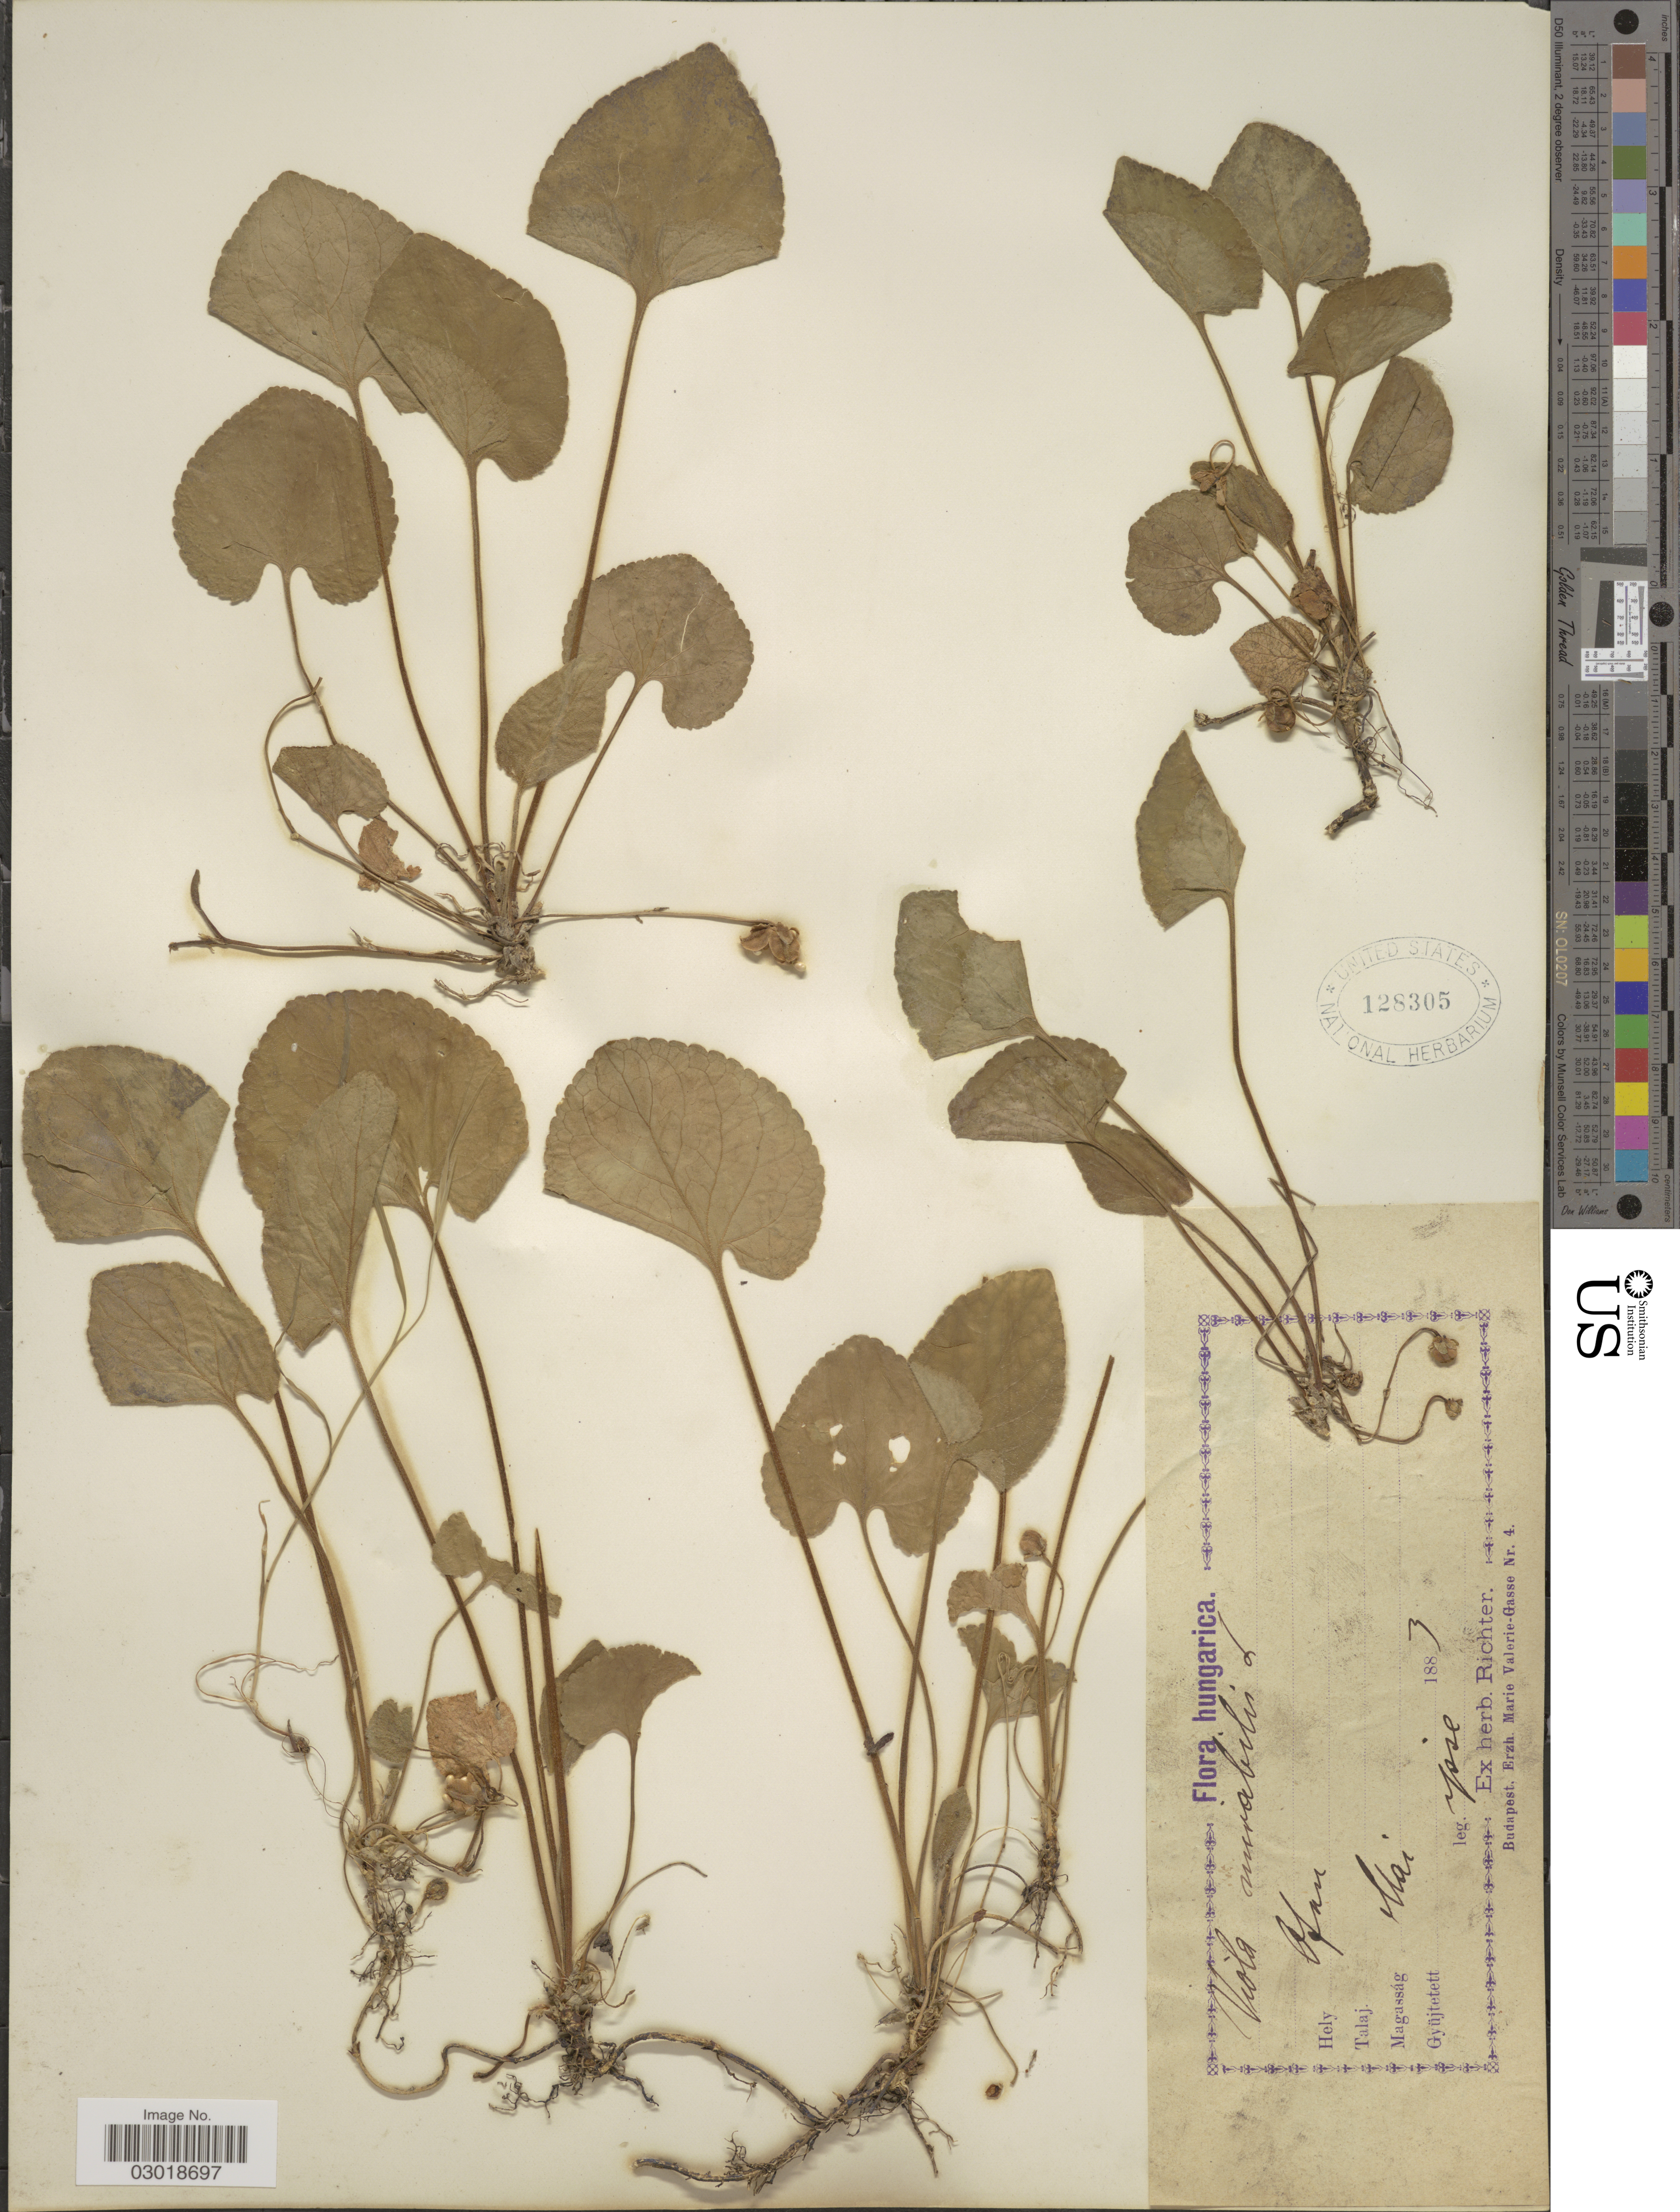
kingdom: Plantae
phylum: Tracheophyta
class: Magnoliopsida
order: Malpighiales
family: Violaceae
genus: Viola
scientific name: Viola mirabilis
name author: L.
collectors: -- Richter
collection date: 1883-05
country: Hungary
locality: Hungarica.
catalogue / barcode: US 128305